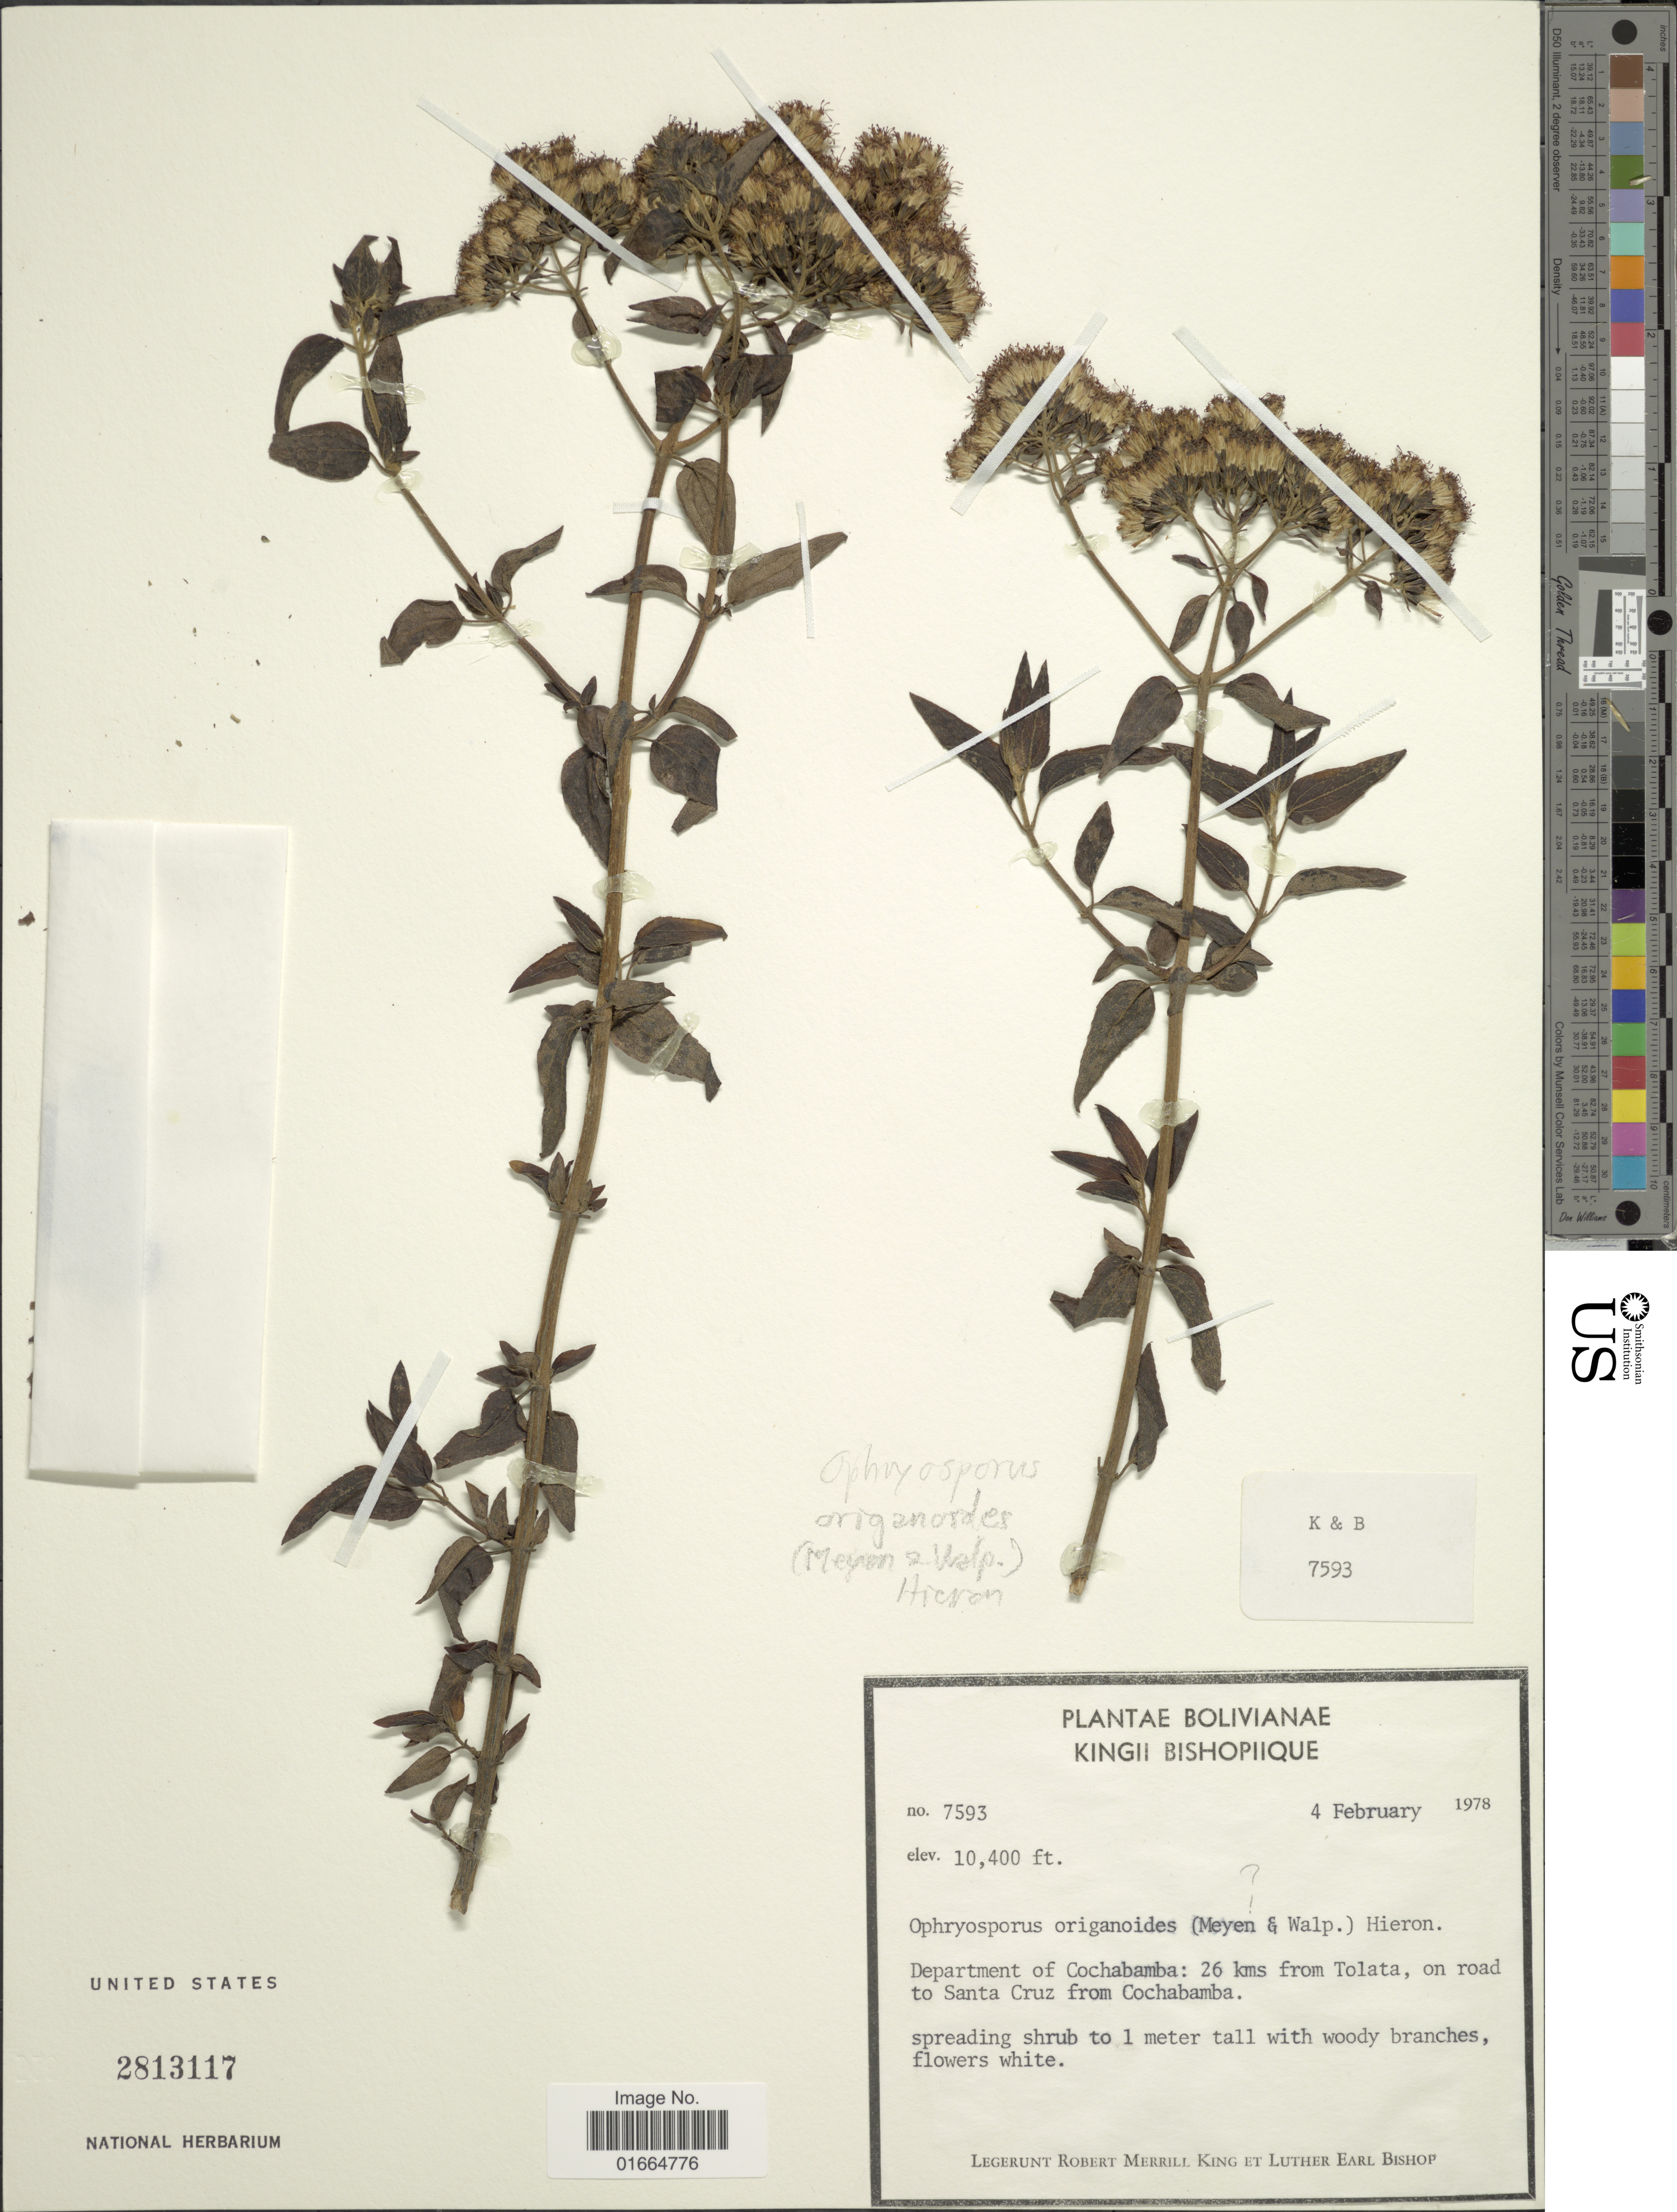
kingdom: Plantae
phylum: Tracheophyta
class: Magnoliopsida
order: Asterales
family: Asteraceae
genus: Ophryosporus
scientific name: Ophryosporus heptanthus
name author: (Sch. Bip. ex Wedd.) R.M. King & H. Rob.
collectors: R. M. King & L. E. Bishop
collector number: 7593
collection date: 1978-02-04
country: Bolivia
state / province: Cochabamba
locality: Department of Cochabamba: 26 kms from Talata, on road to Santa Cruz from Cochabamba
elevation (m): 3170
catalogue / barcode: US 2813117